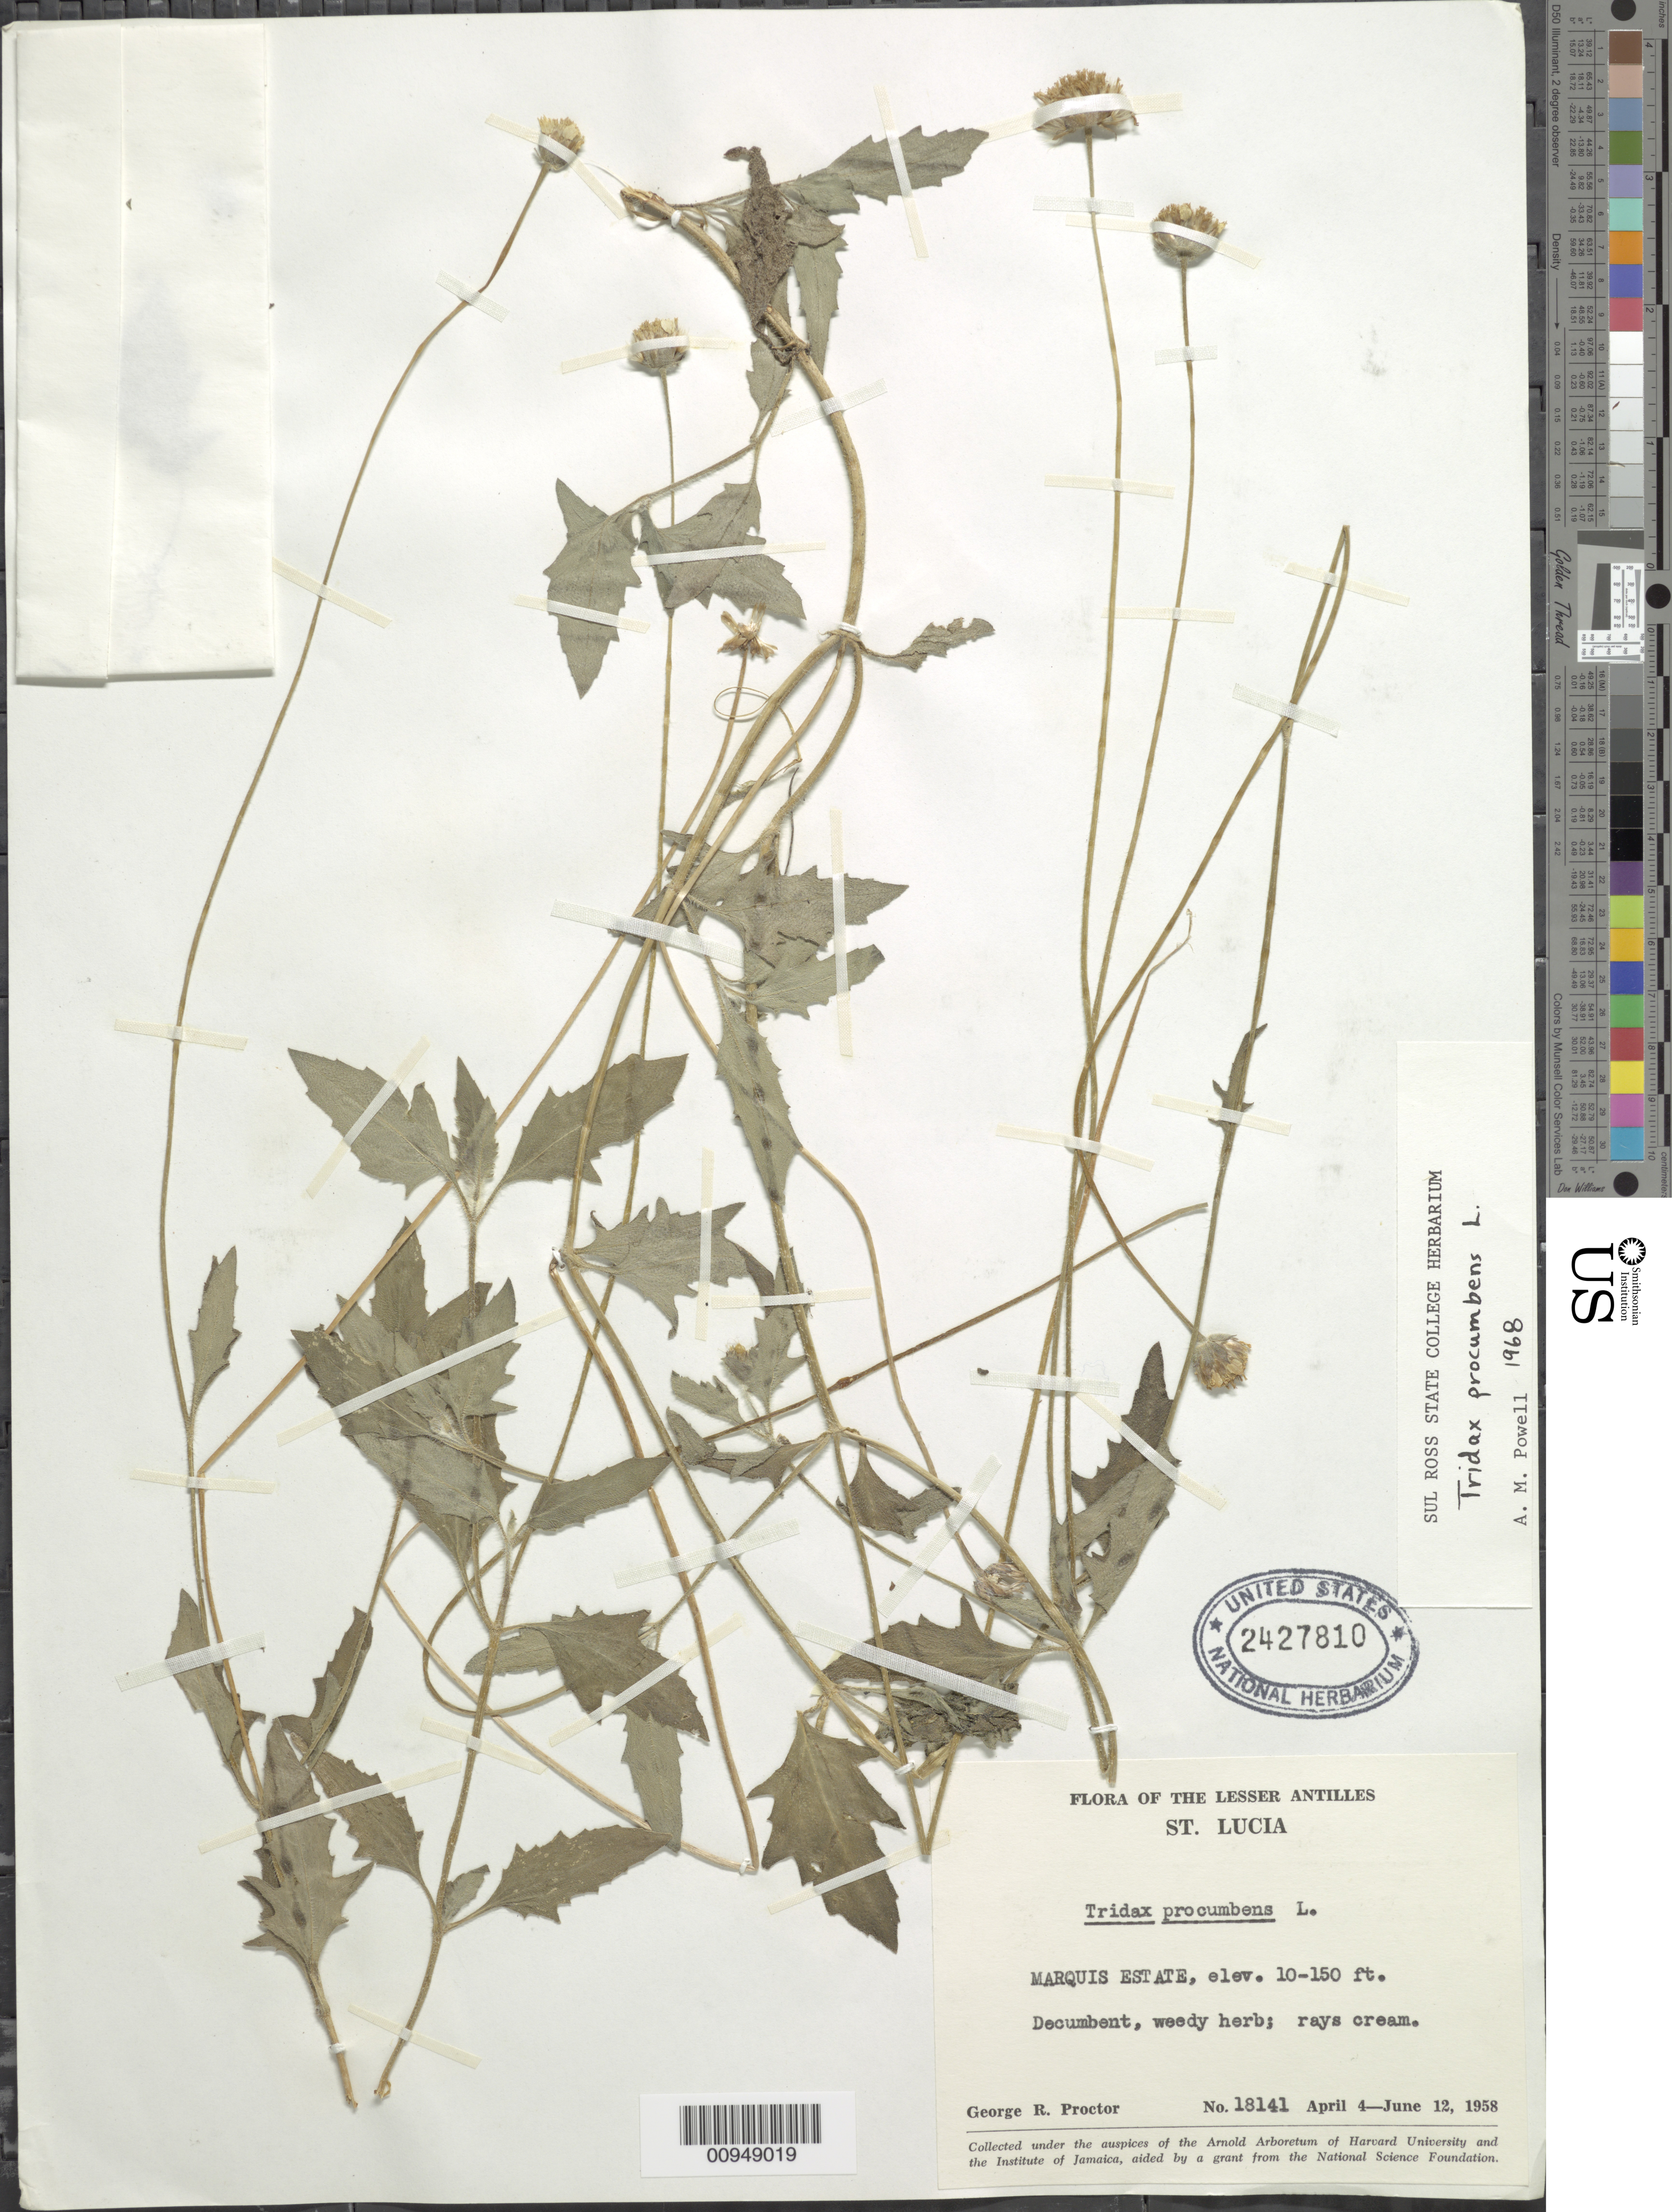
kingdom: Plantae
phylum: Tracheophyta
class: Magnoliopsida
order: Asterales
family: Asteraceae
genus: Tridax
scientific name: Tridax procumbens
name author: L.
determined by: Powell, A. M.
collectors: G. R. Proctor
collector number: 18141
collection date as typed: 04 Apr 1958 to 12 Jun 1958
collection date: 1958-04-04/1958-06-12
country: St. Lucia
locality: Marquis Estate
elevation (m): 3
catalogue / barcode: US 2427810